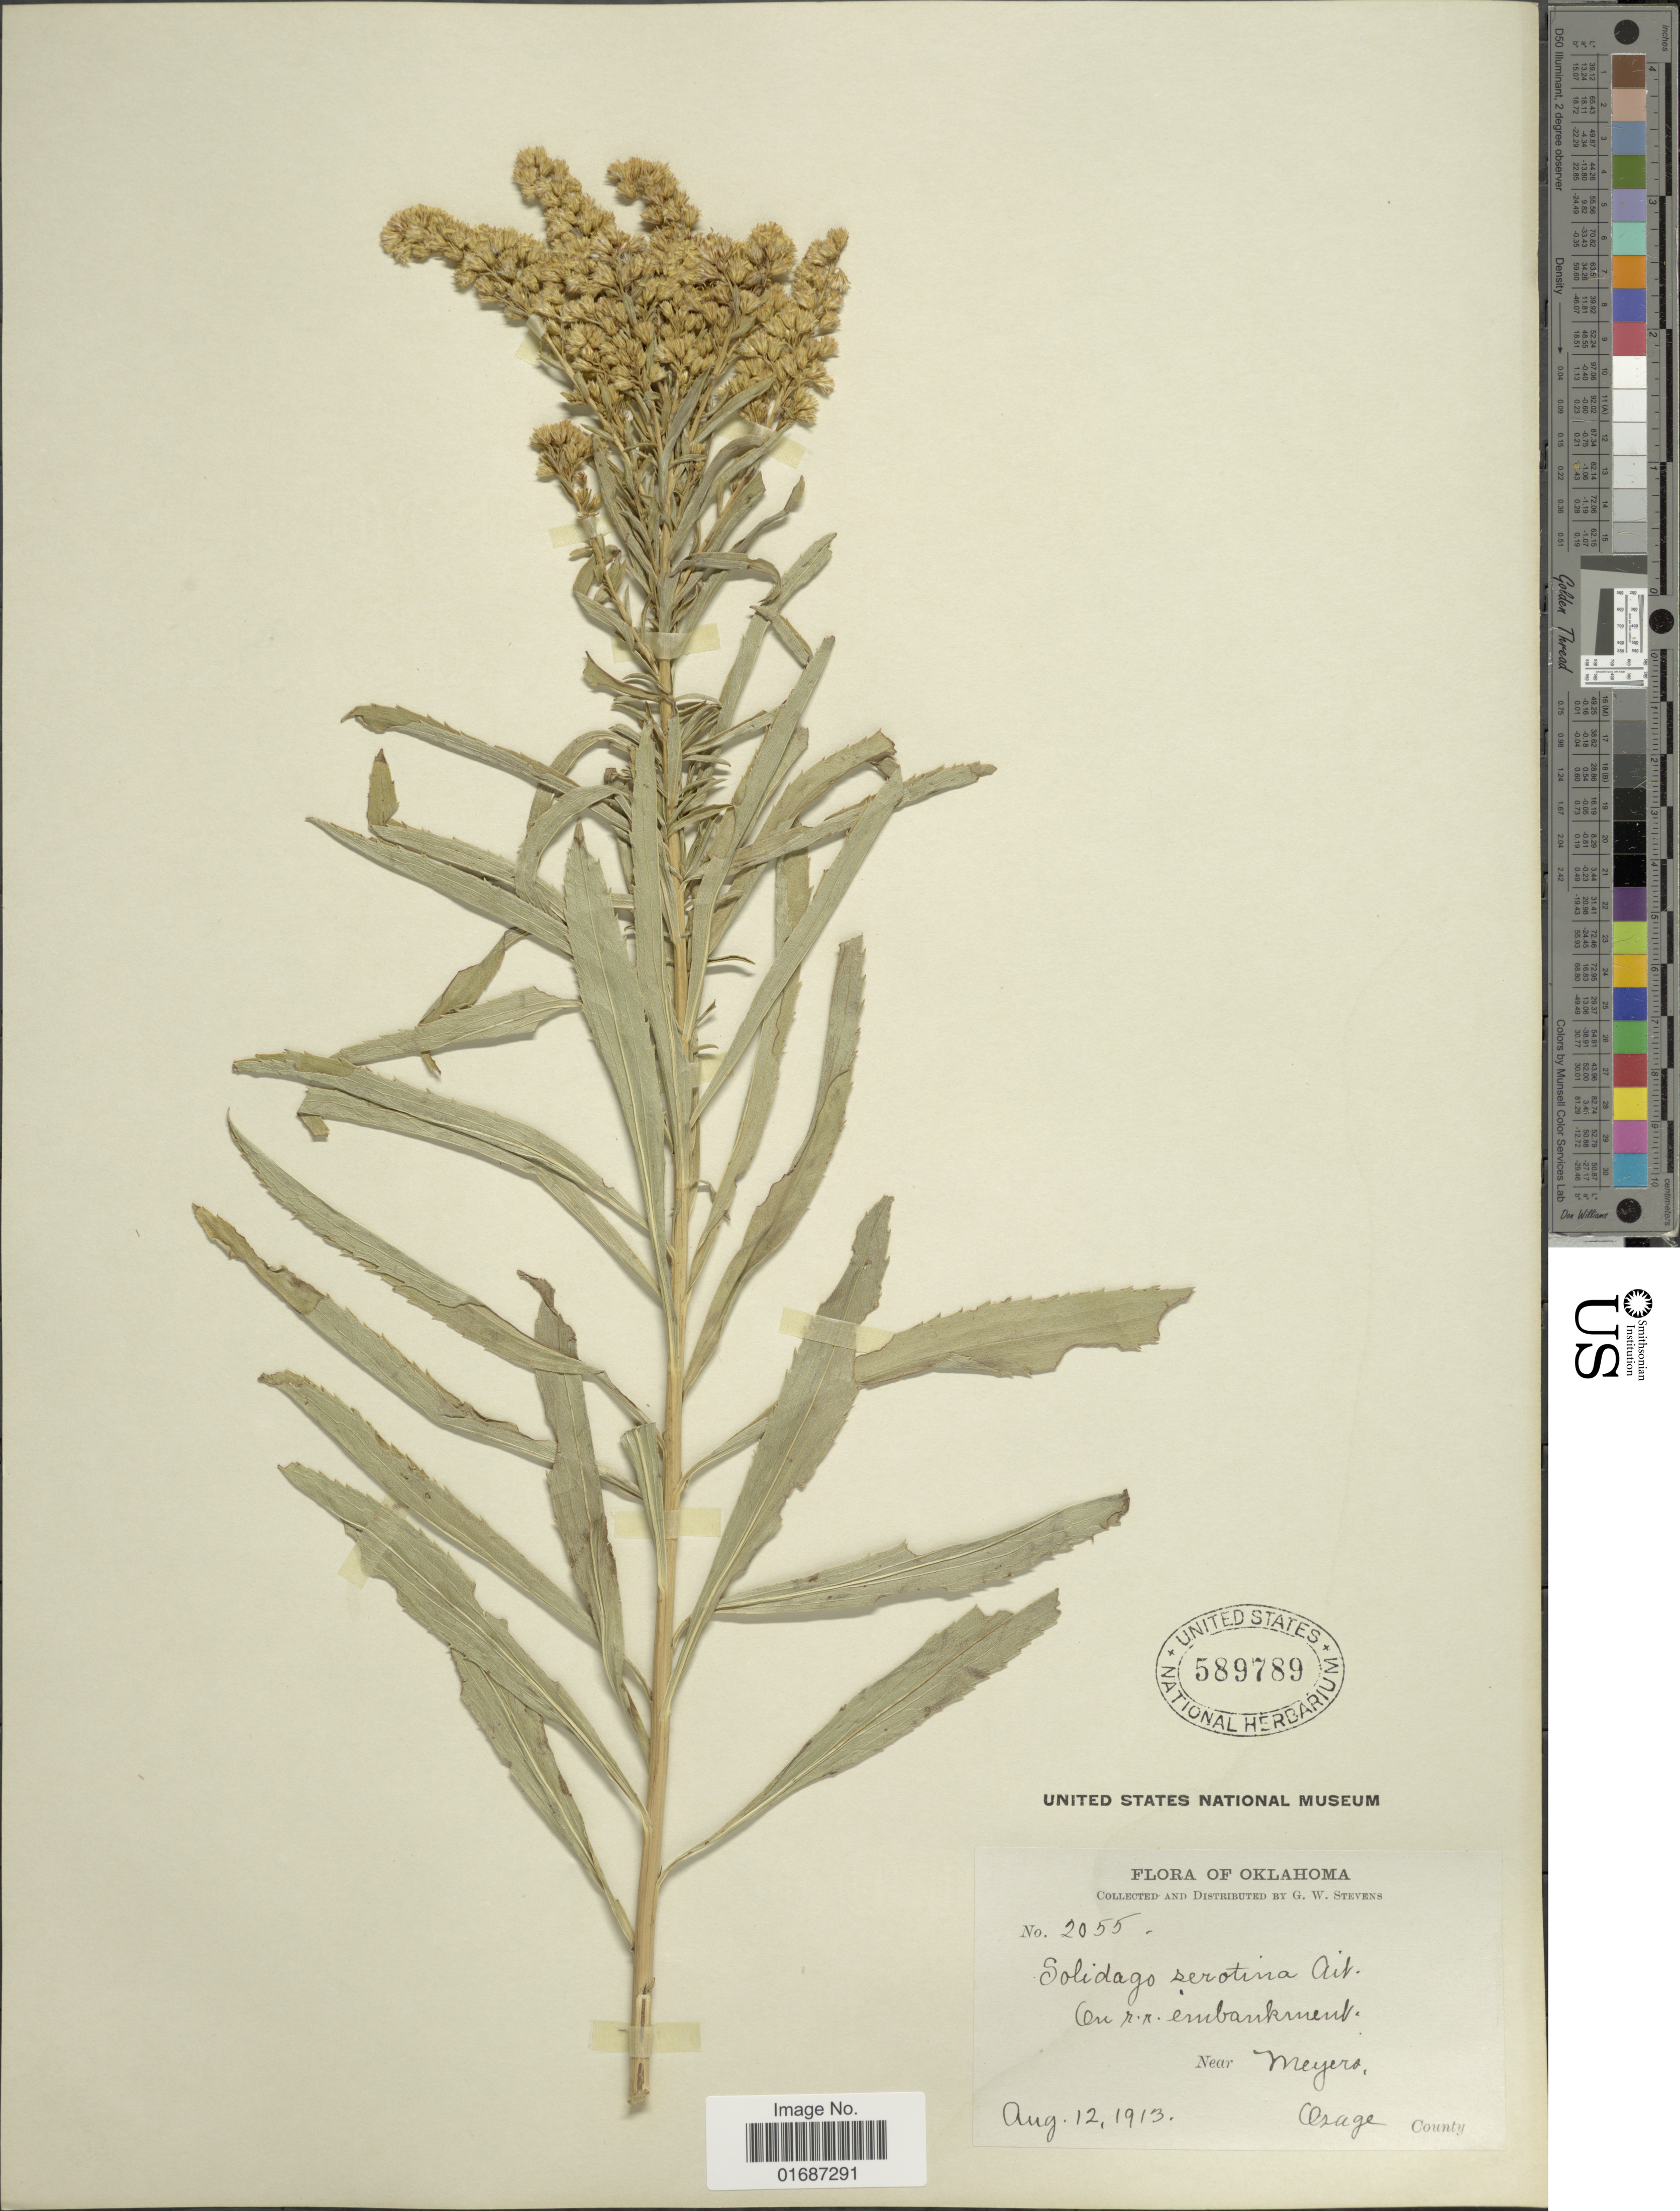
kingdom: Plantae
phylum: Tracheophyta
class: Magnoliopsida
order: Asterales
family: Asteraceae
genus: Solidago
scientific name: Solidago gigantea var. leiophylla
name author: Fernald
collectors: G. W. Stevens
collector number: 2055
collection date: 1913-08-12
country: United States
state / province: Oklahoma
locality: Near Meyers, Osage County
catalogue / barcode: US 589789